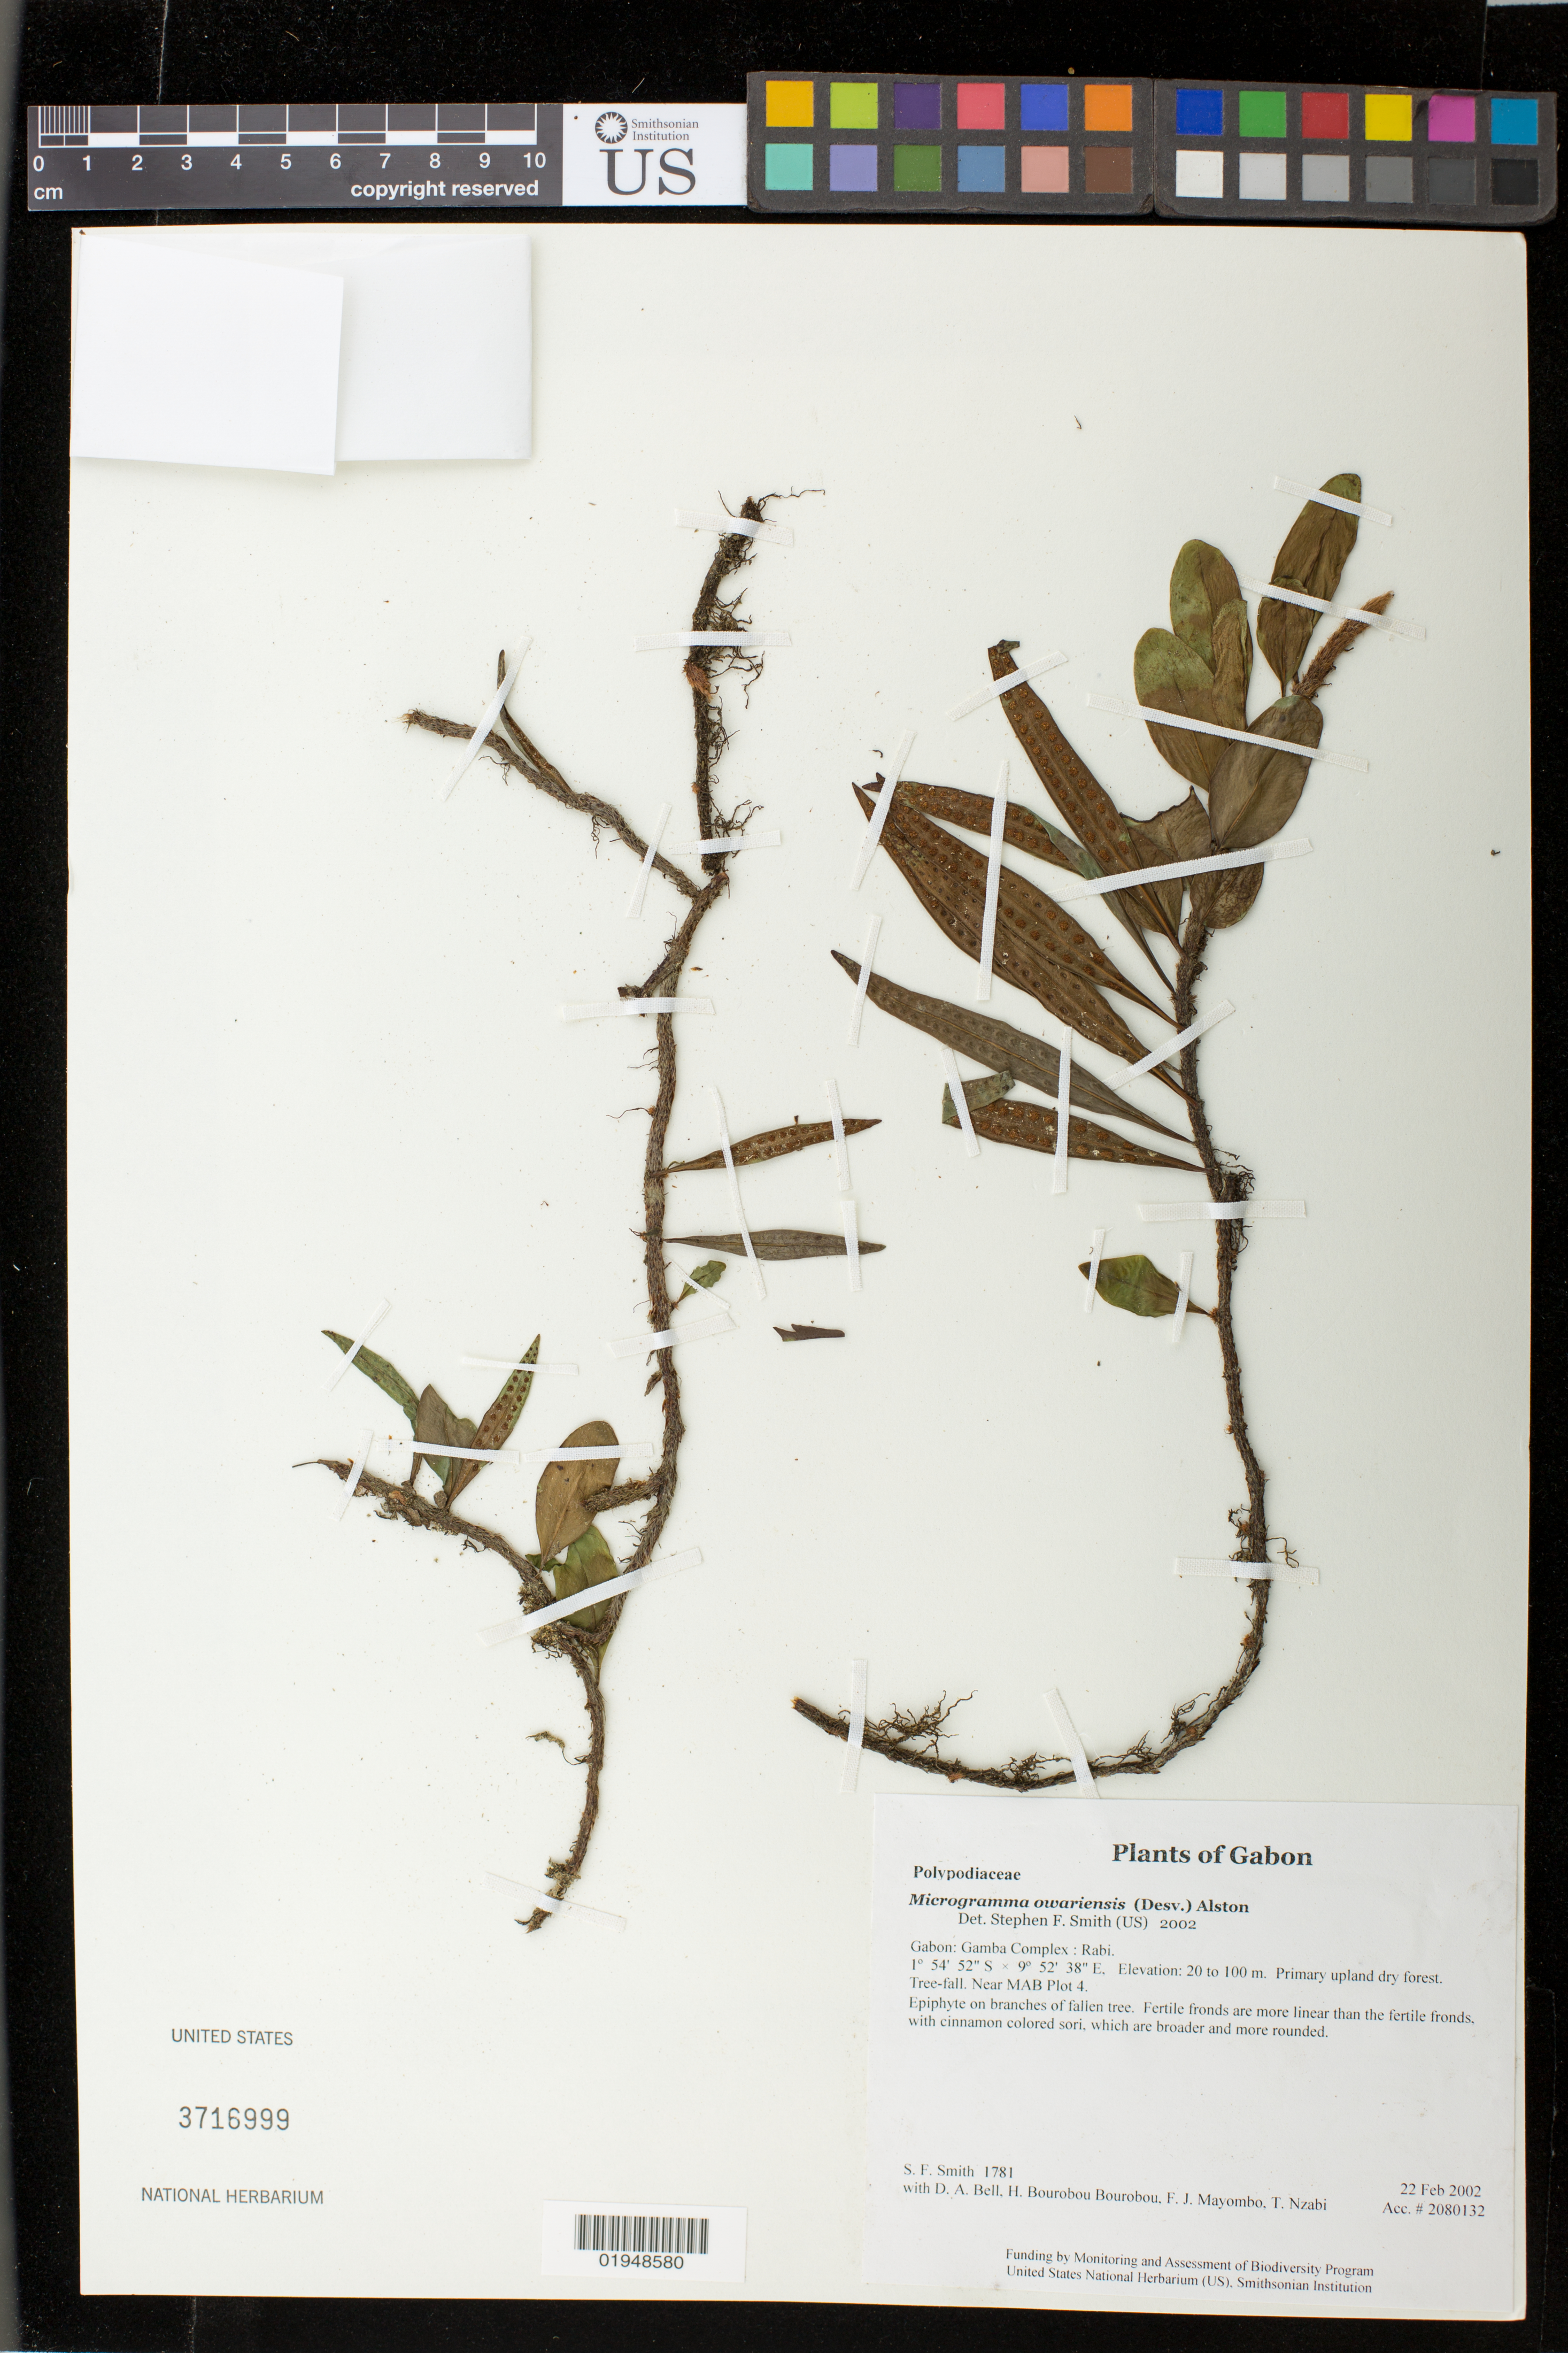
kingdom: Plantae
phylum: Tracheophyta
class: Polypodiopsida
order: Polypodiales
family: Polypodiaceae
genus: Microgramma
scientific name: Microgramma owariensis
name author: (Desv.) Alston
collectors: S.F. Smith, D. A. Bell, H. Bourobou Bourobou & F. J. Mayombo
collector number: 1781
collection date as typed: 22 Feb 2002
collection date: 2002-02-22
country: Gabon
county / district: Gamba Complex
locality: Rabi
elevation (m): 20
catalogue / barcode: US 3716999